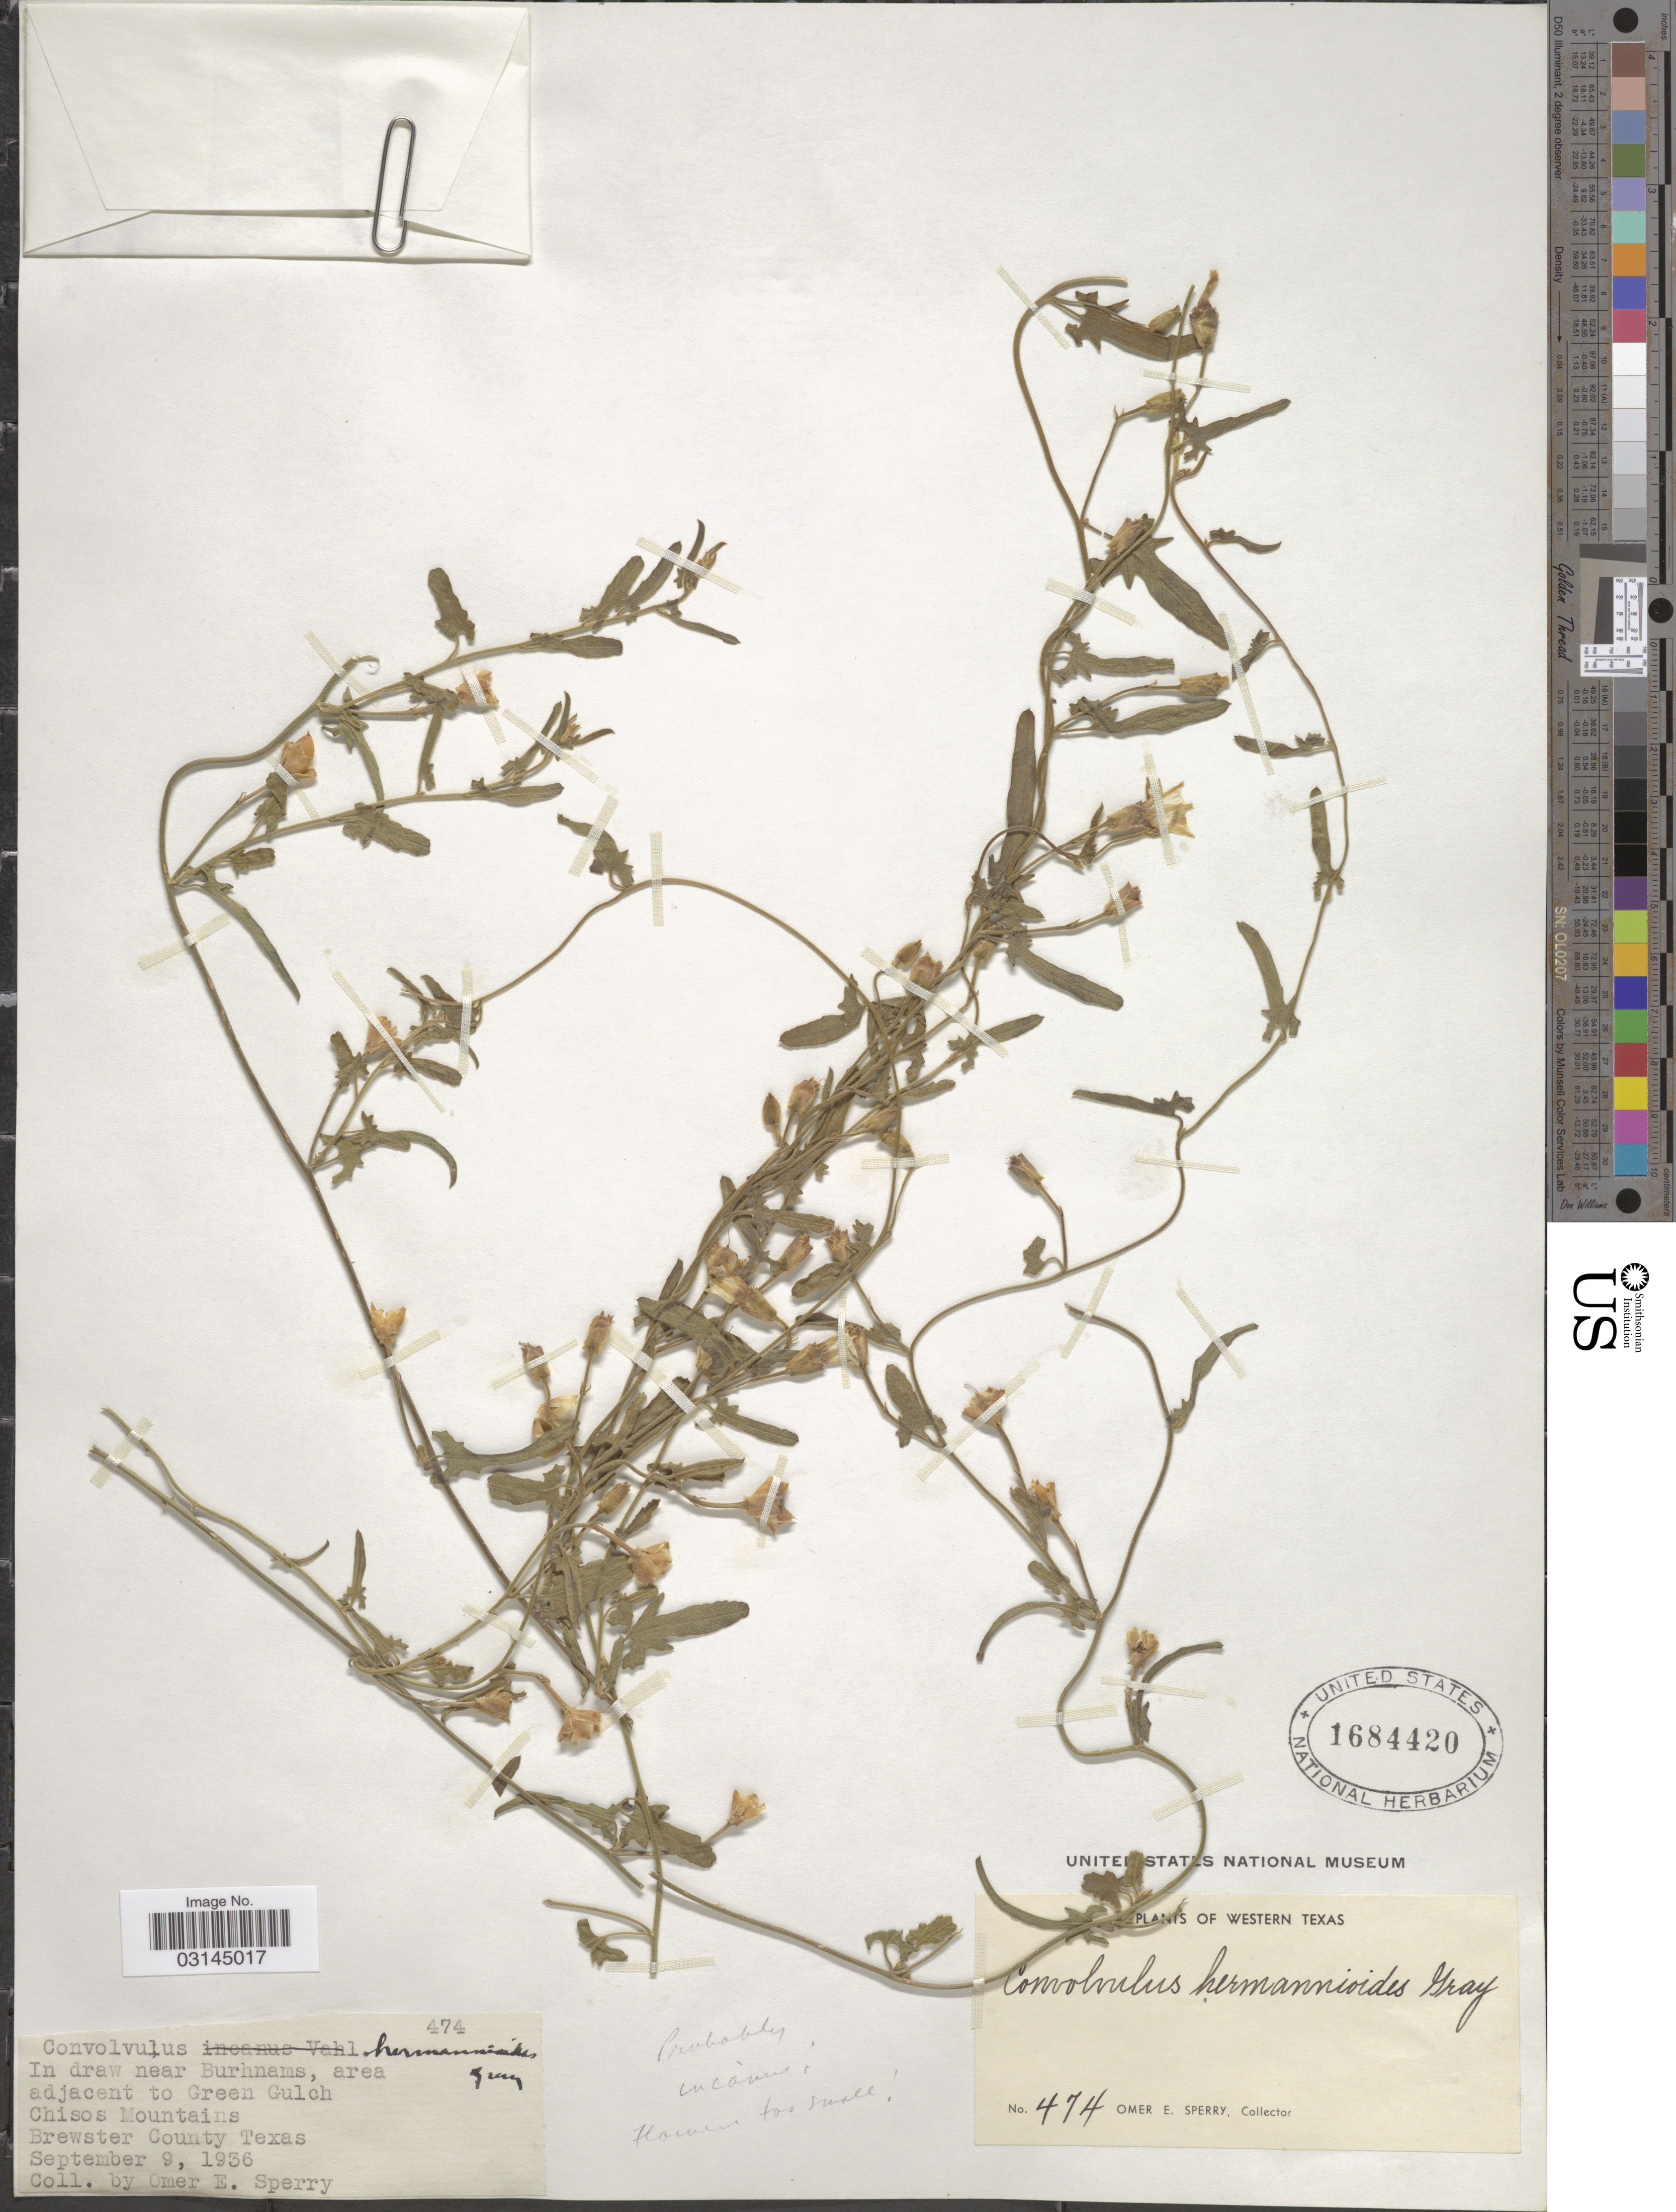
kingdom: Plantae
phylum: Tracheophyta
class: Magnoliopsida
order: Solanales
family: Convolvulaceae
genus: Convolvulus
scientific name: Convolvulus incanus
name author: Vahl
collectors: O. E. Sperry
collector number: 474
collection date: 1936-09-09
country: United States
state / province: Texas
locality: Western Texas. In draw near Burhnams, area adjacent to Green Gulch. Chisos Mountains. Brewster County.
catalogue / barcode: US 1684420